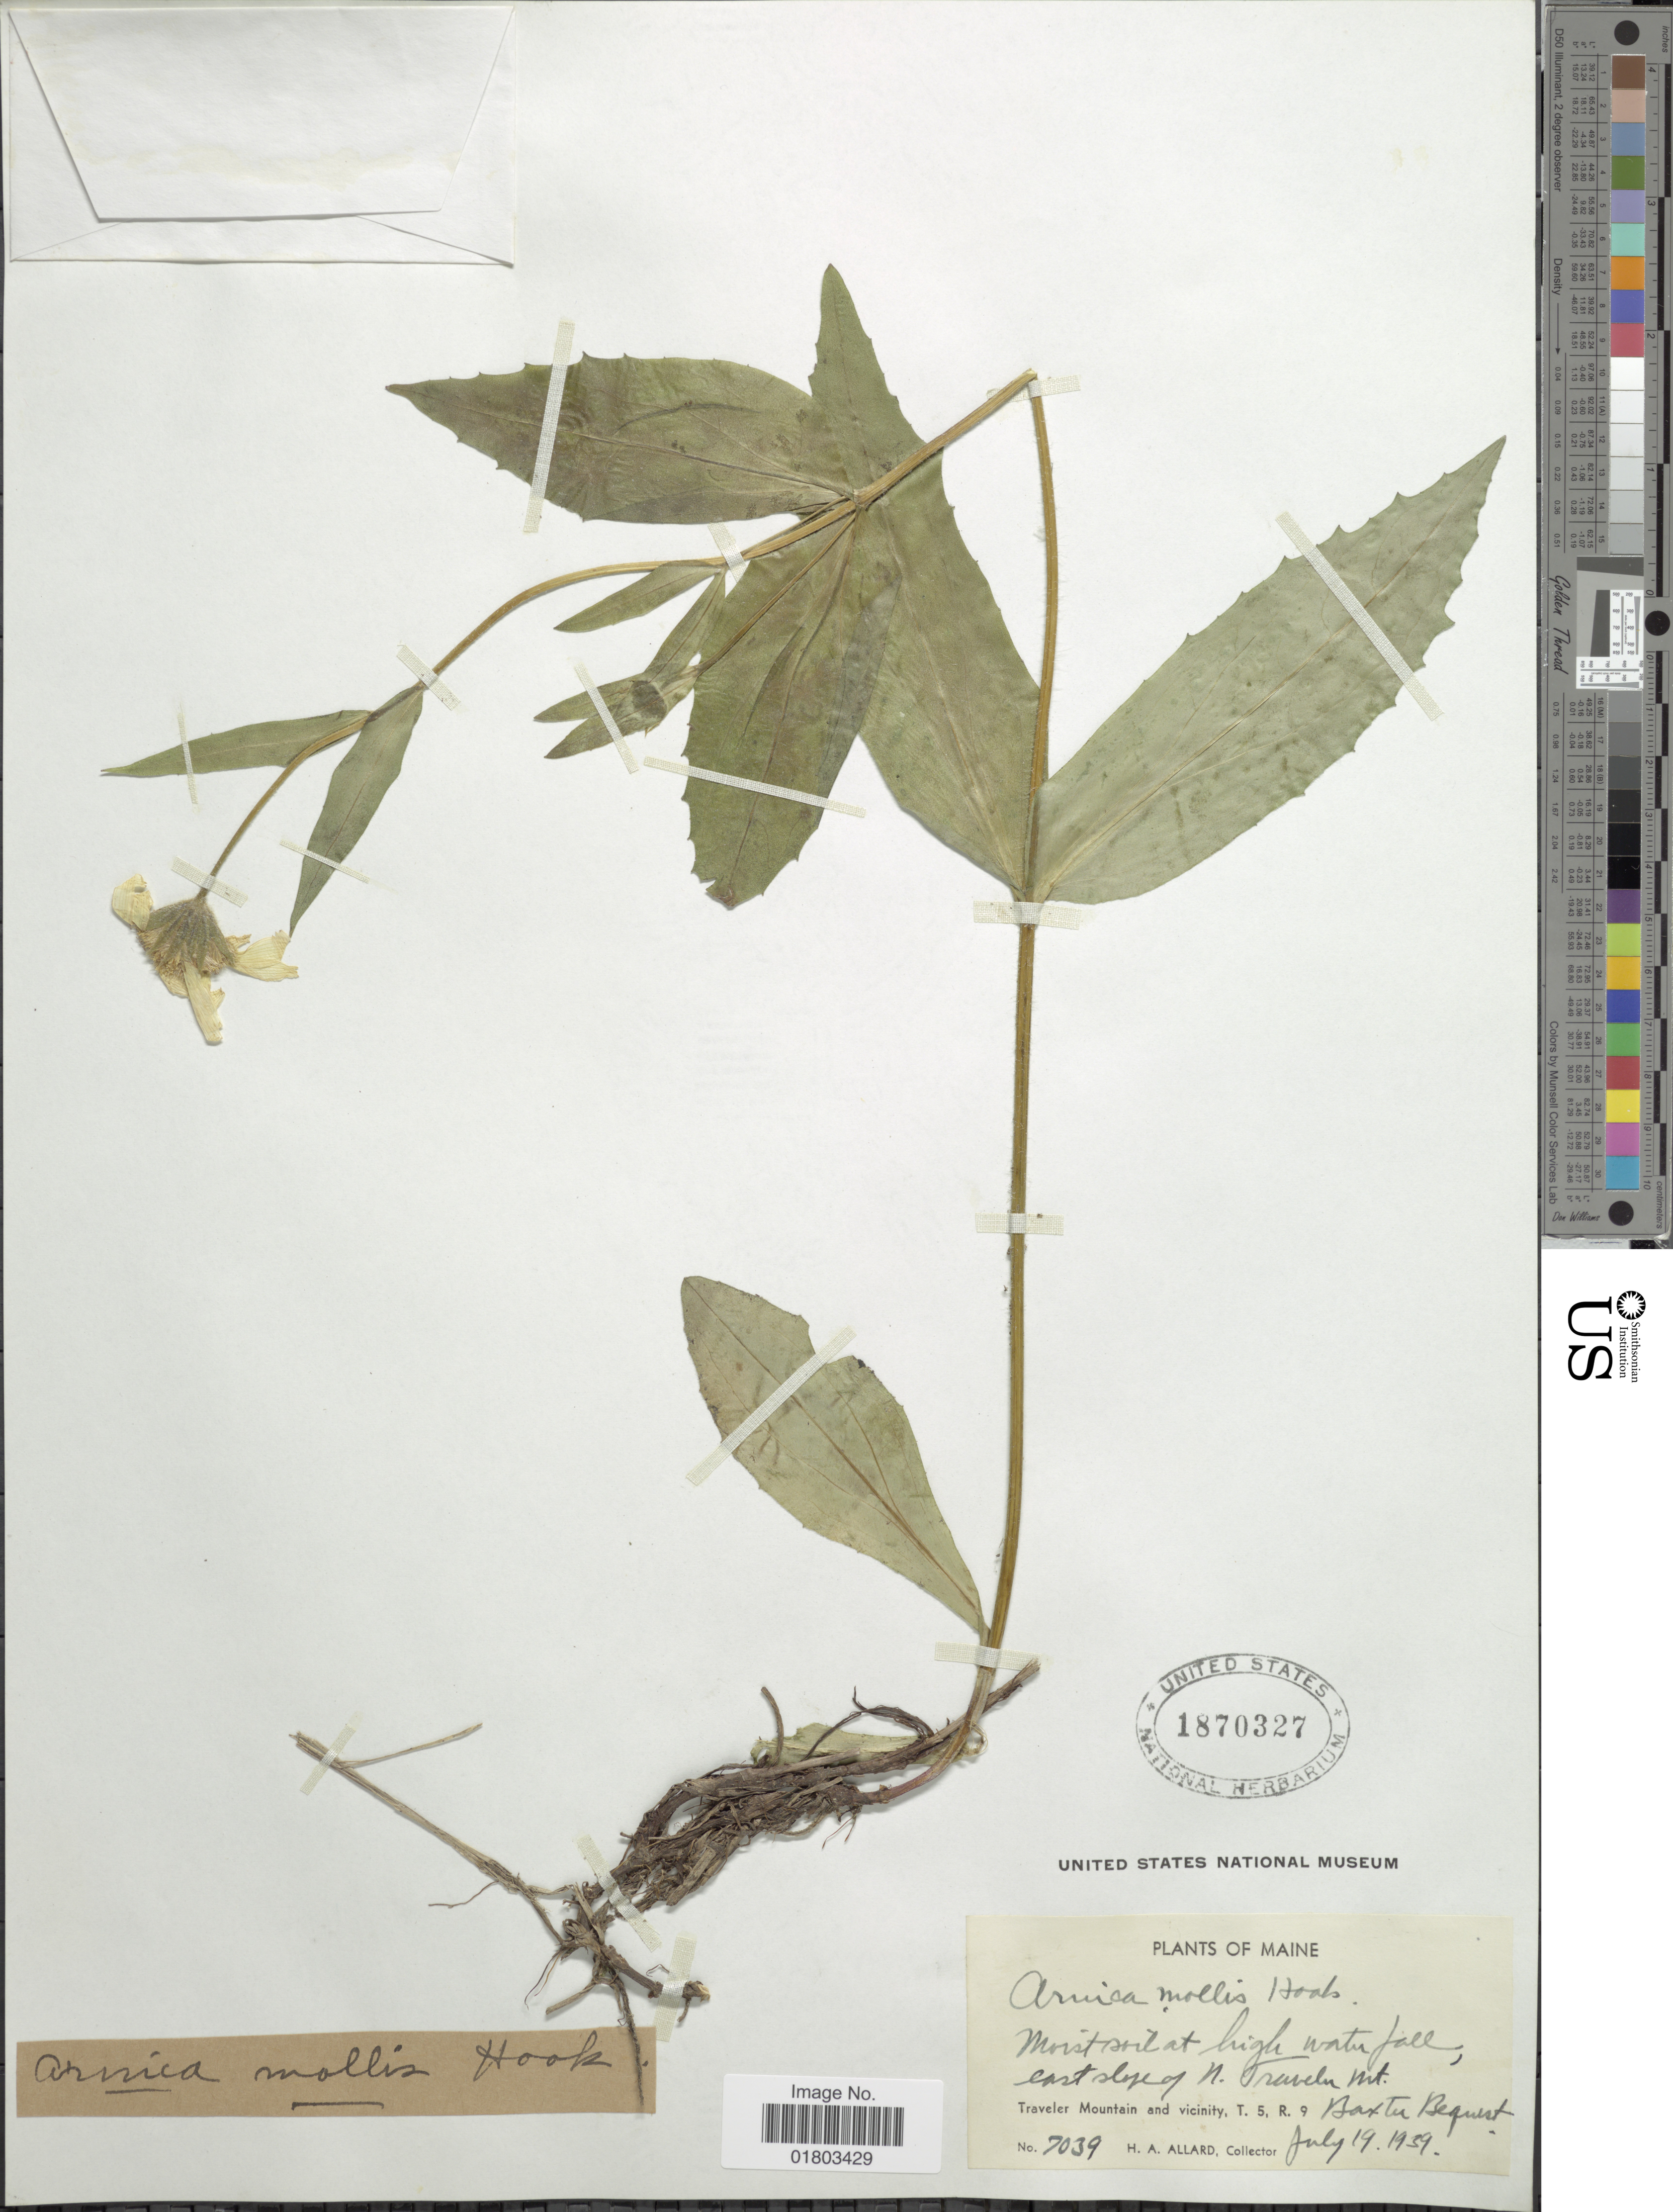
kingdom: Plantae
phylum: Tracheophyta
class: Magnoliopsida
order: Asterales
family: Asteraceae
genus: Arnica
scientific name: Arnica lanceolata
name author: Nutt.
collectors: H. A. Allard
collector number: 7039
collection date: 1939-07-19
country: United States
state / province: Maine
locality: Moist soil at high waterfall, east slope of N Traveler Mt, Traveler Mountain and vicinity, T. 5, R. 9 Baxter bequest.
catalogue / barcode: US 1870327